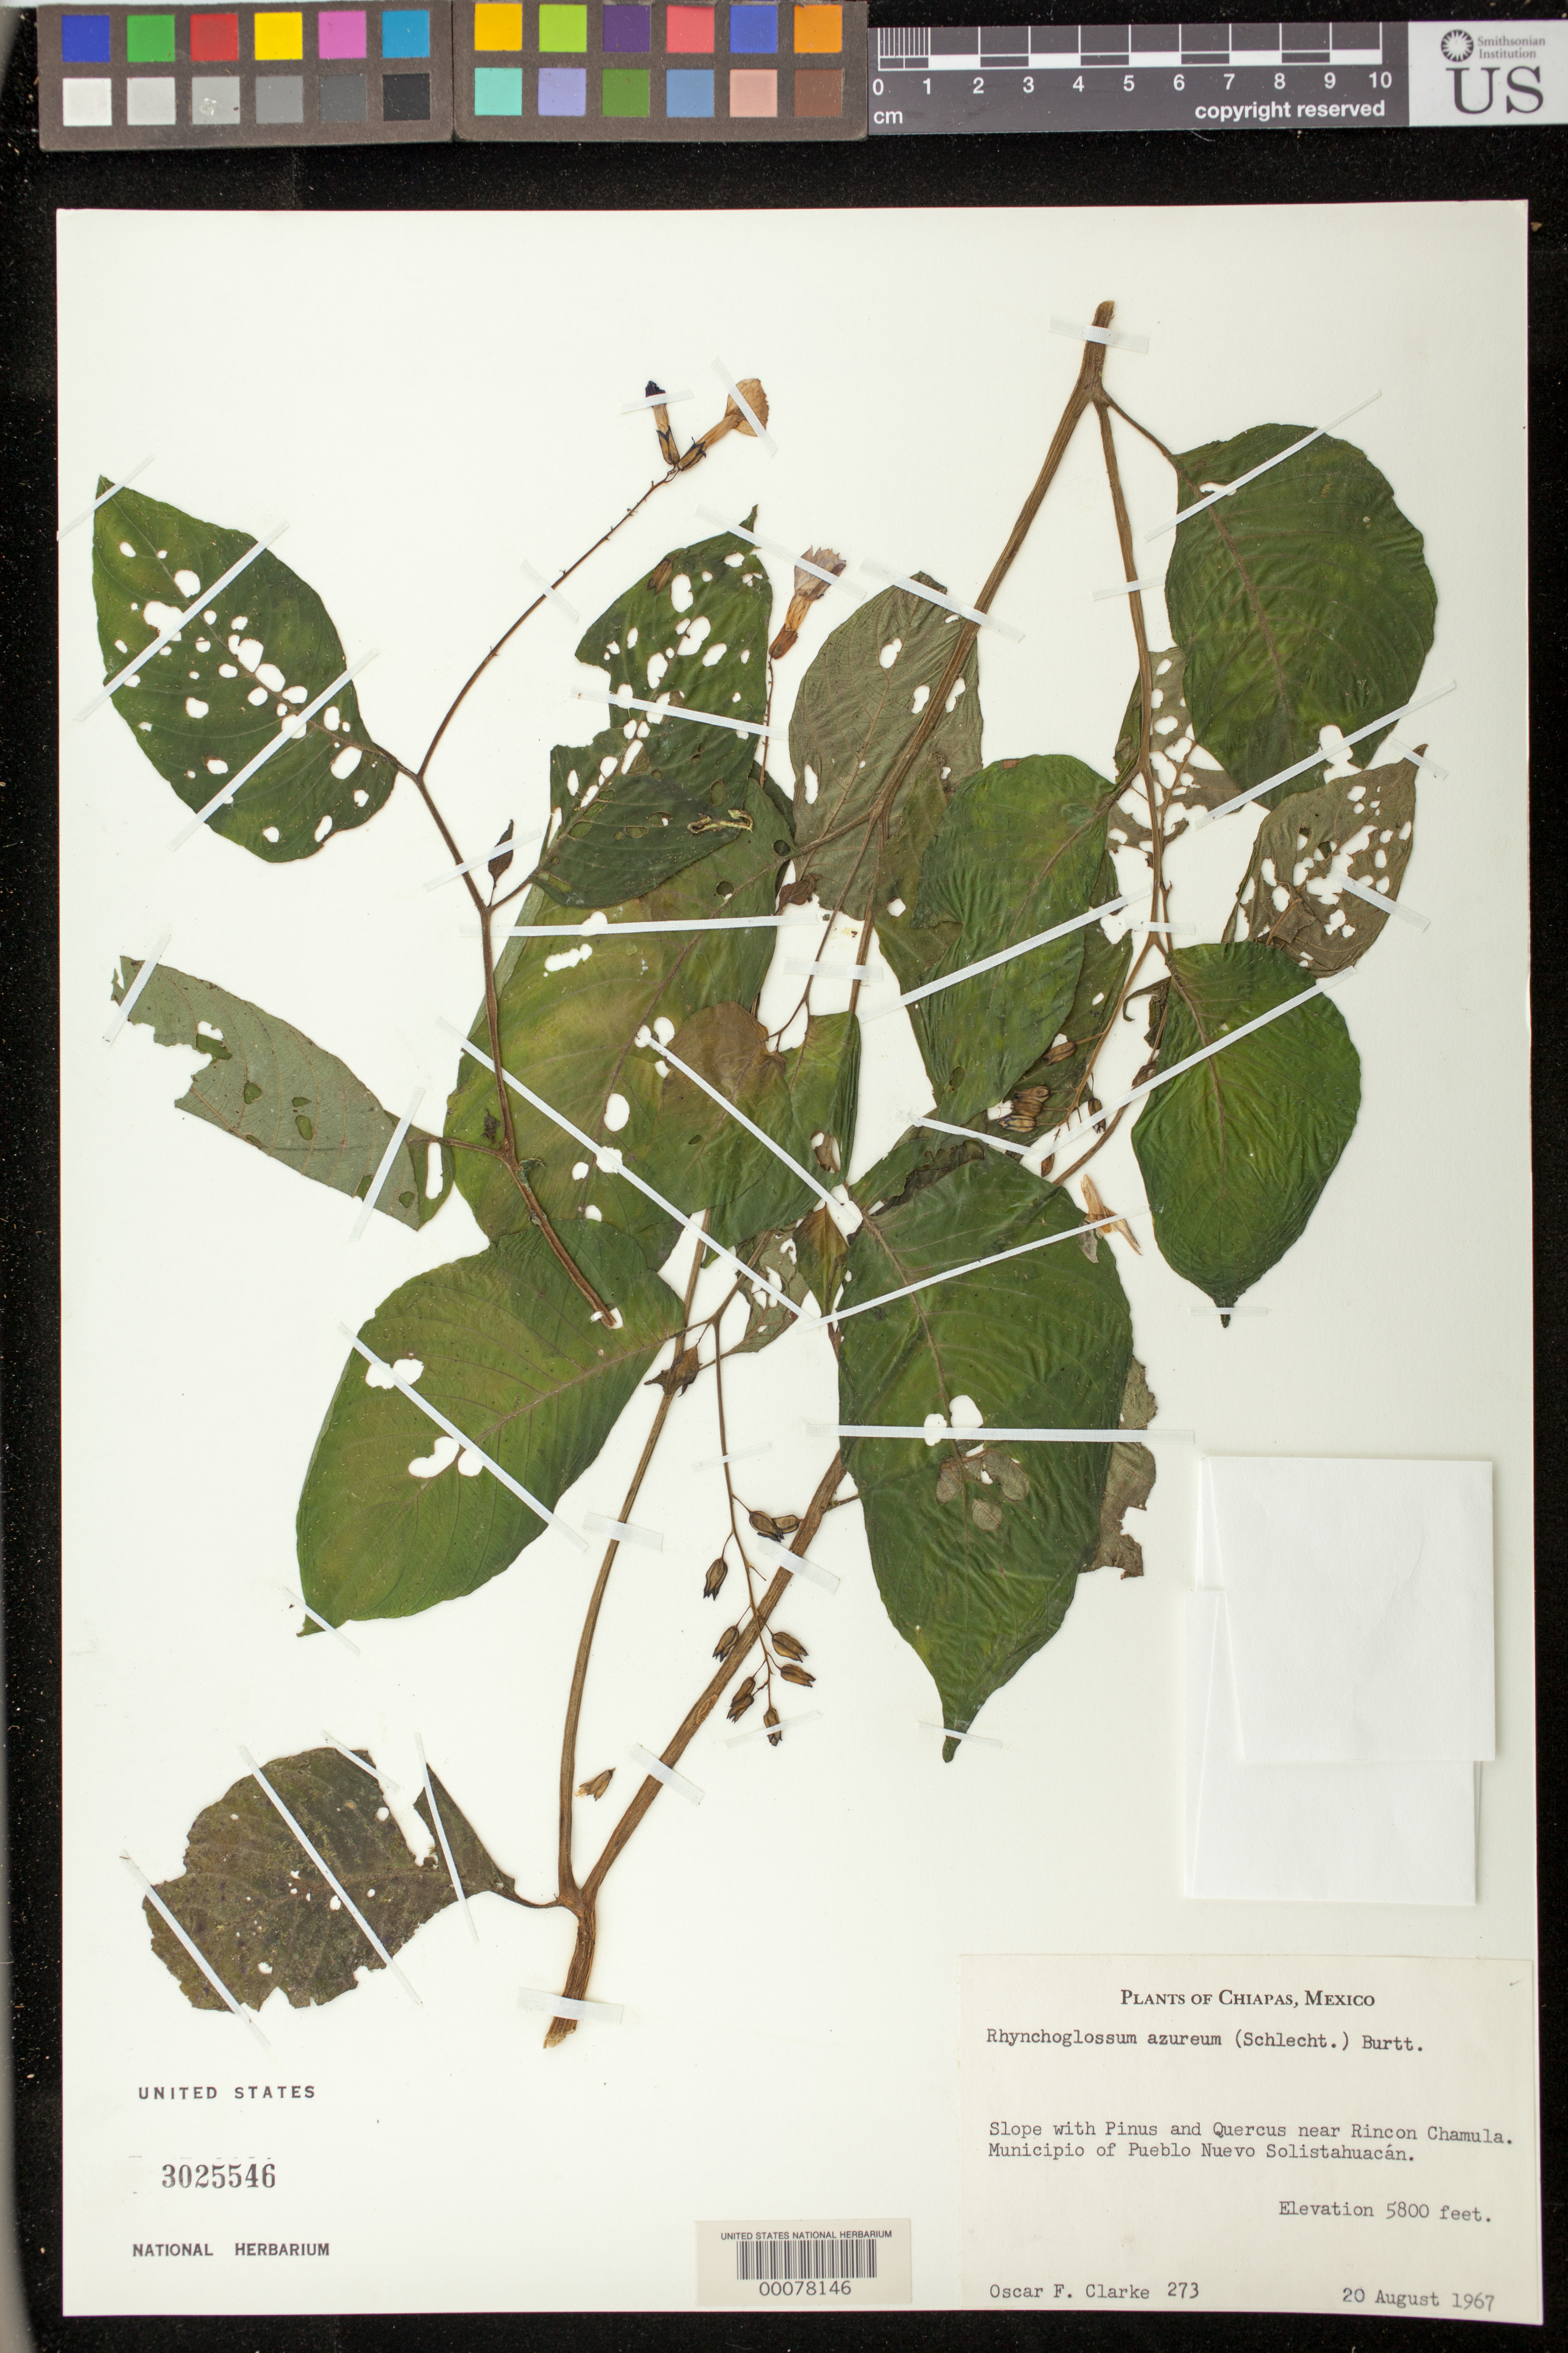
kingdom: Plantae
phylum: Tracheophyta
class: Magnoliopsida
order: Lamiales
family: Gesneriaceae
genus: Rhynchoglossum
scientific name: Rhynchoglossum azureum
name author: (Schltdl.) B.L. Burtt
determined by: Skog, Laurence E.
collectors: O. F. Clarke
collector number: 273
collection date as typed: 20 Aug 1967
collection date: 1967-08-20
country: Mexico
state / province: Chiapas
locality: Mpio. of Pueblo Nuevo Solistahuacán, near Rincon Chamula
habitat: Slope with Pinus and Quercus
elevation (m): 1768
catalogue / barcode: US 3025546